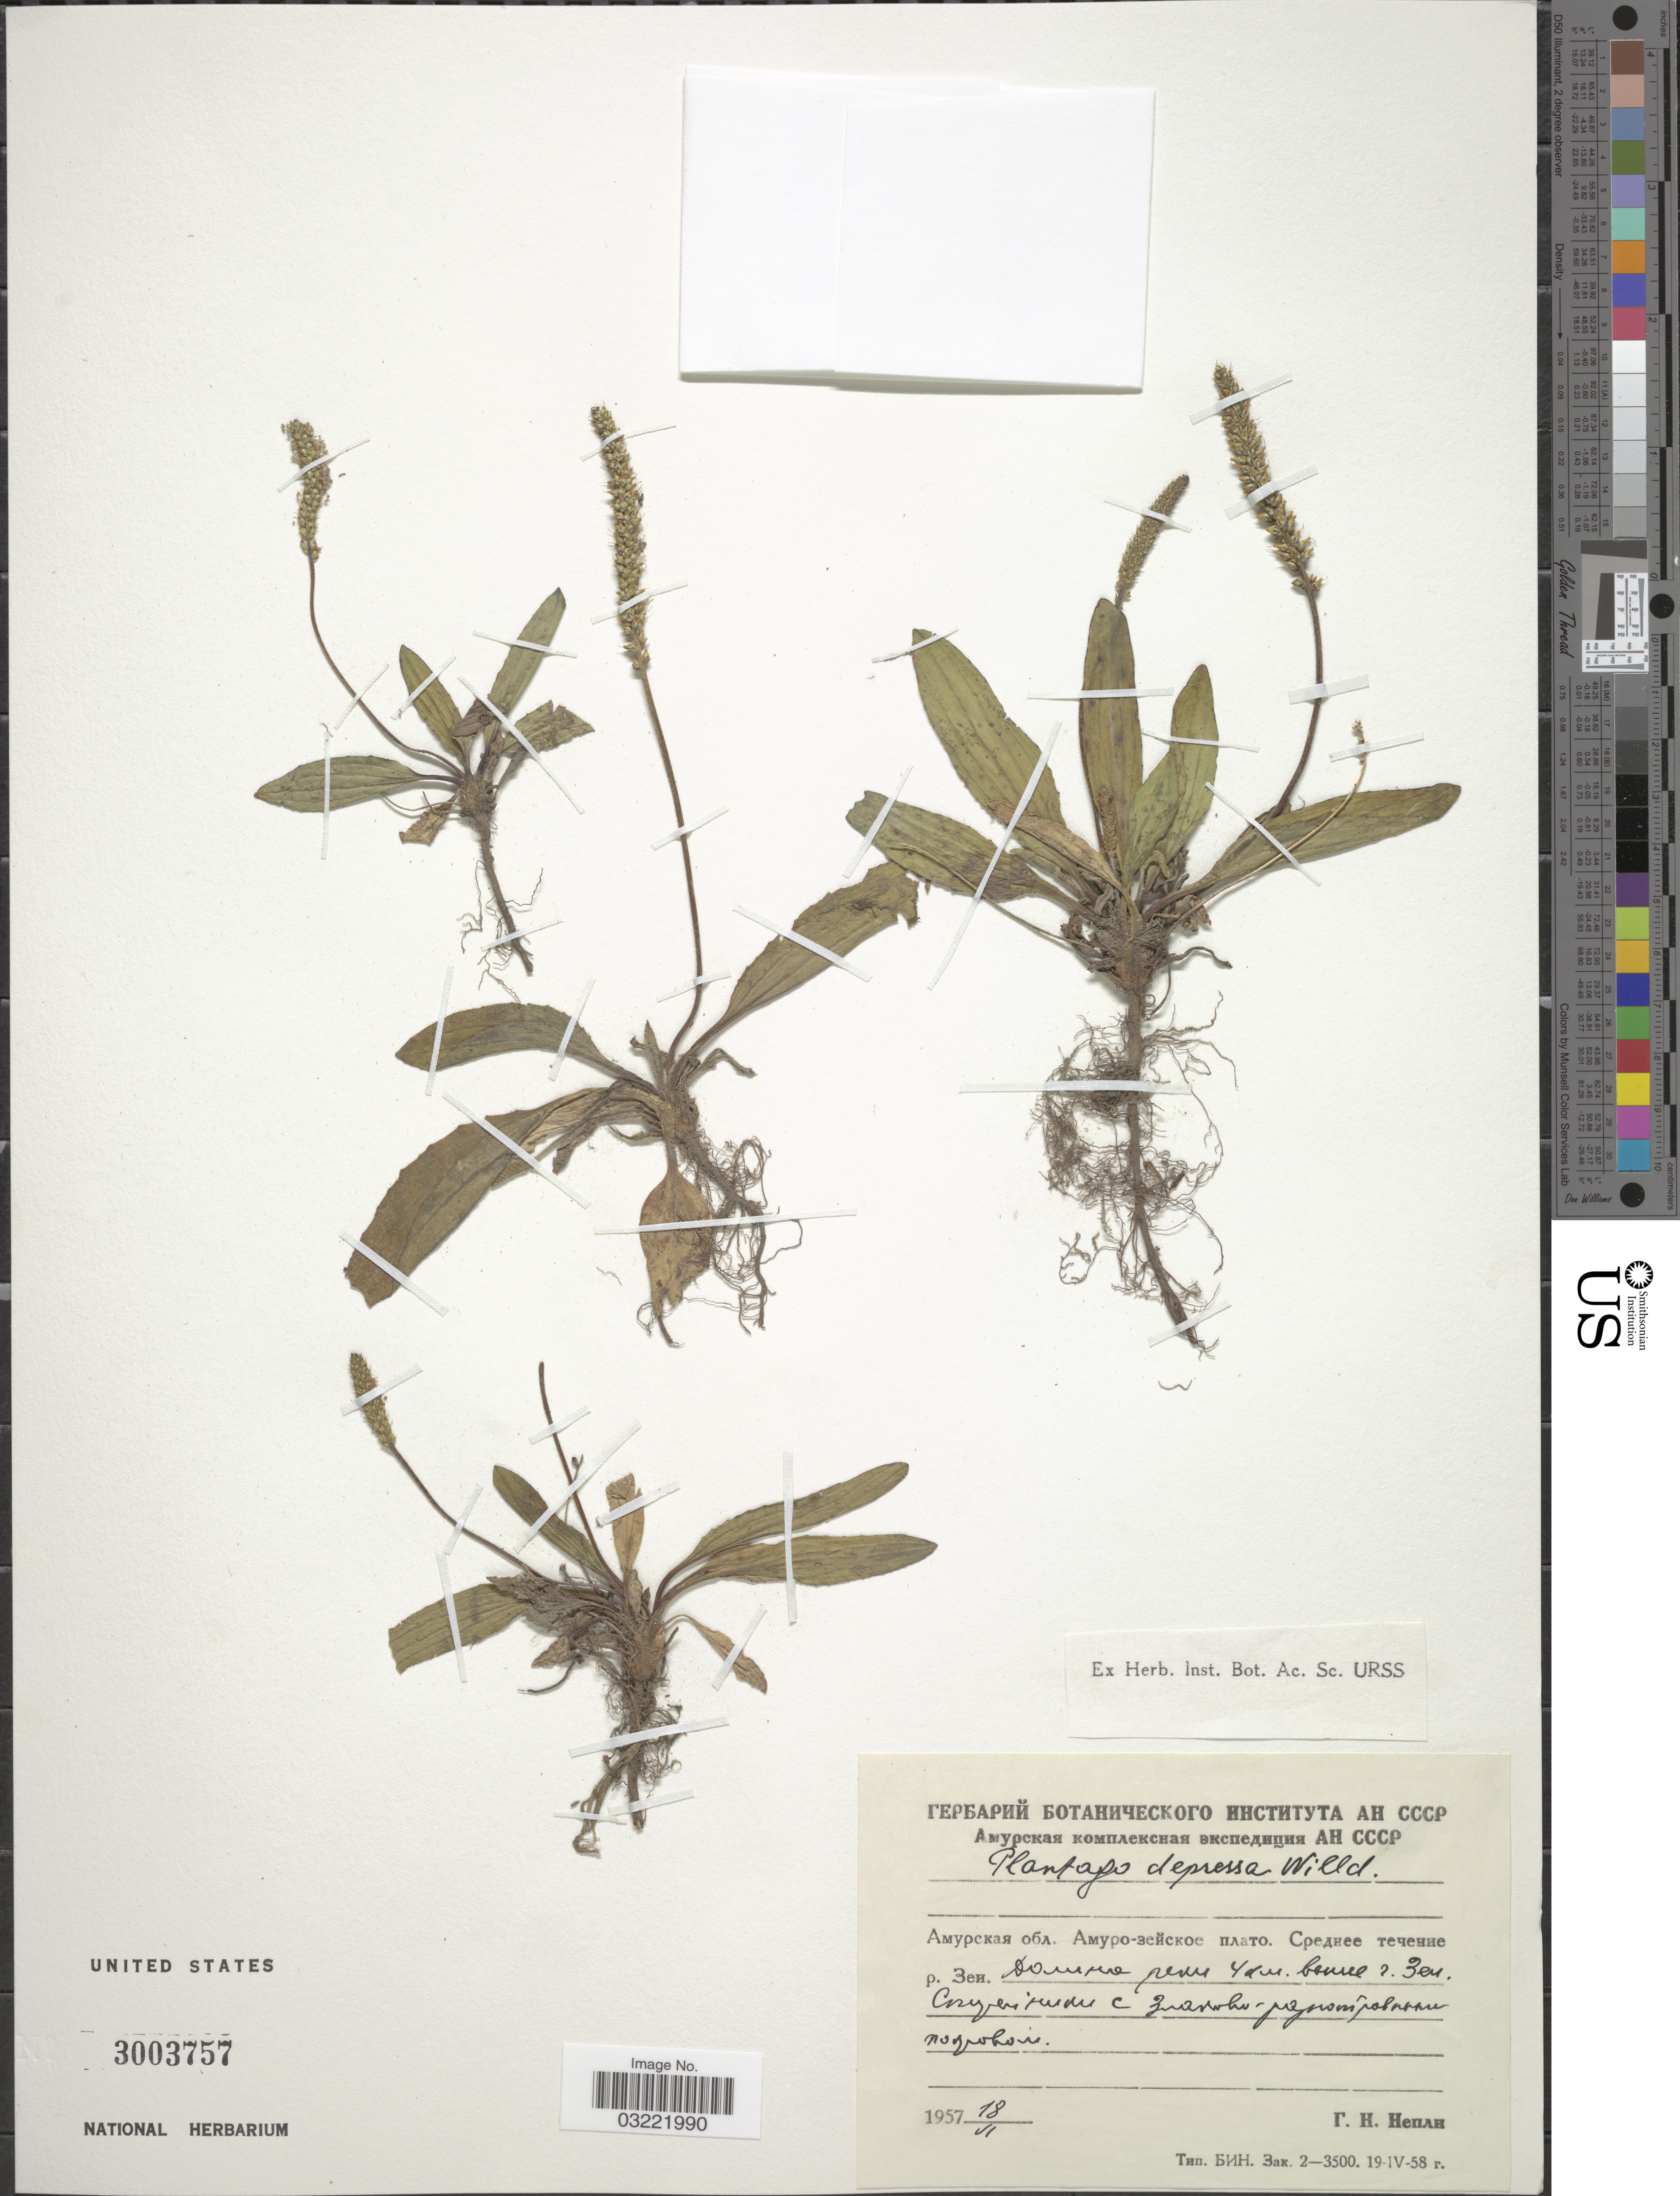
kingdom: Plantae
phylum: Tracheophyta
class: Magnoliopsida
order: Lamiales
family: Plantaginaceae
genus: Plantago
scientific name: Plantago depressa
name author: Willd.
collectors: G. Nepli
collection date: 1957-06-18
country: Russian Federation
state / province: Amur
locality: Zeya River Valley, 4 km above town Zeya.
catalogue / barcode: US 3003757